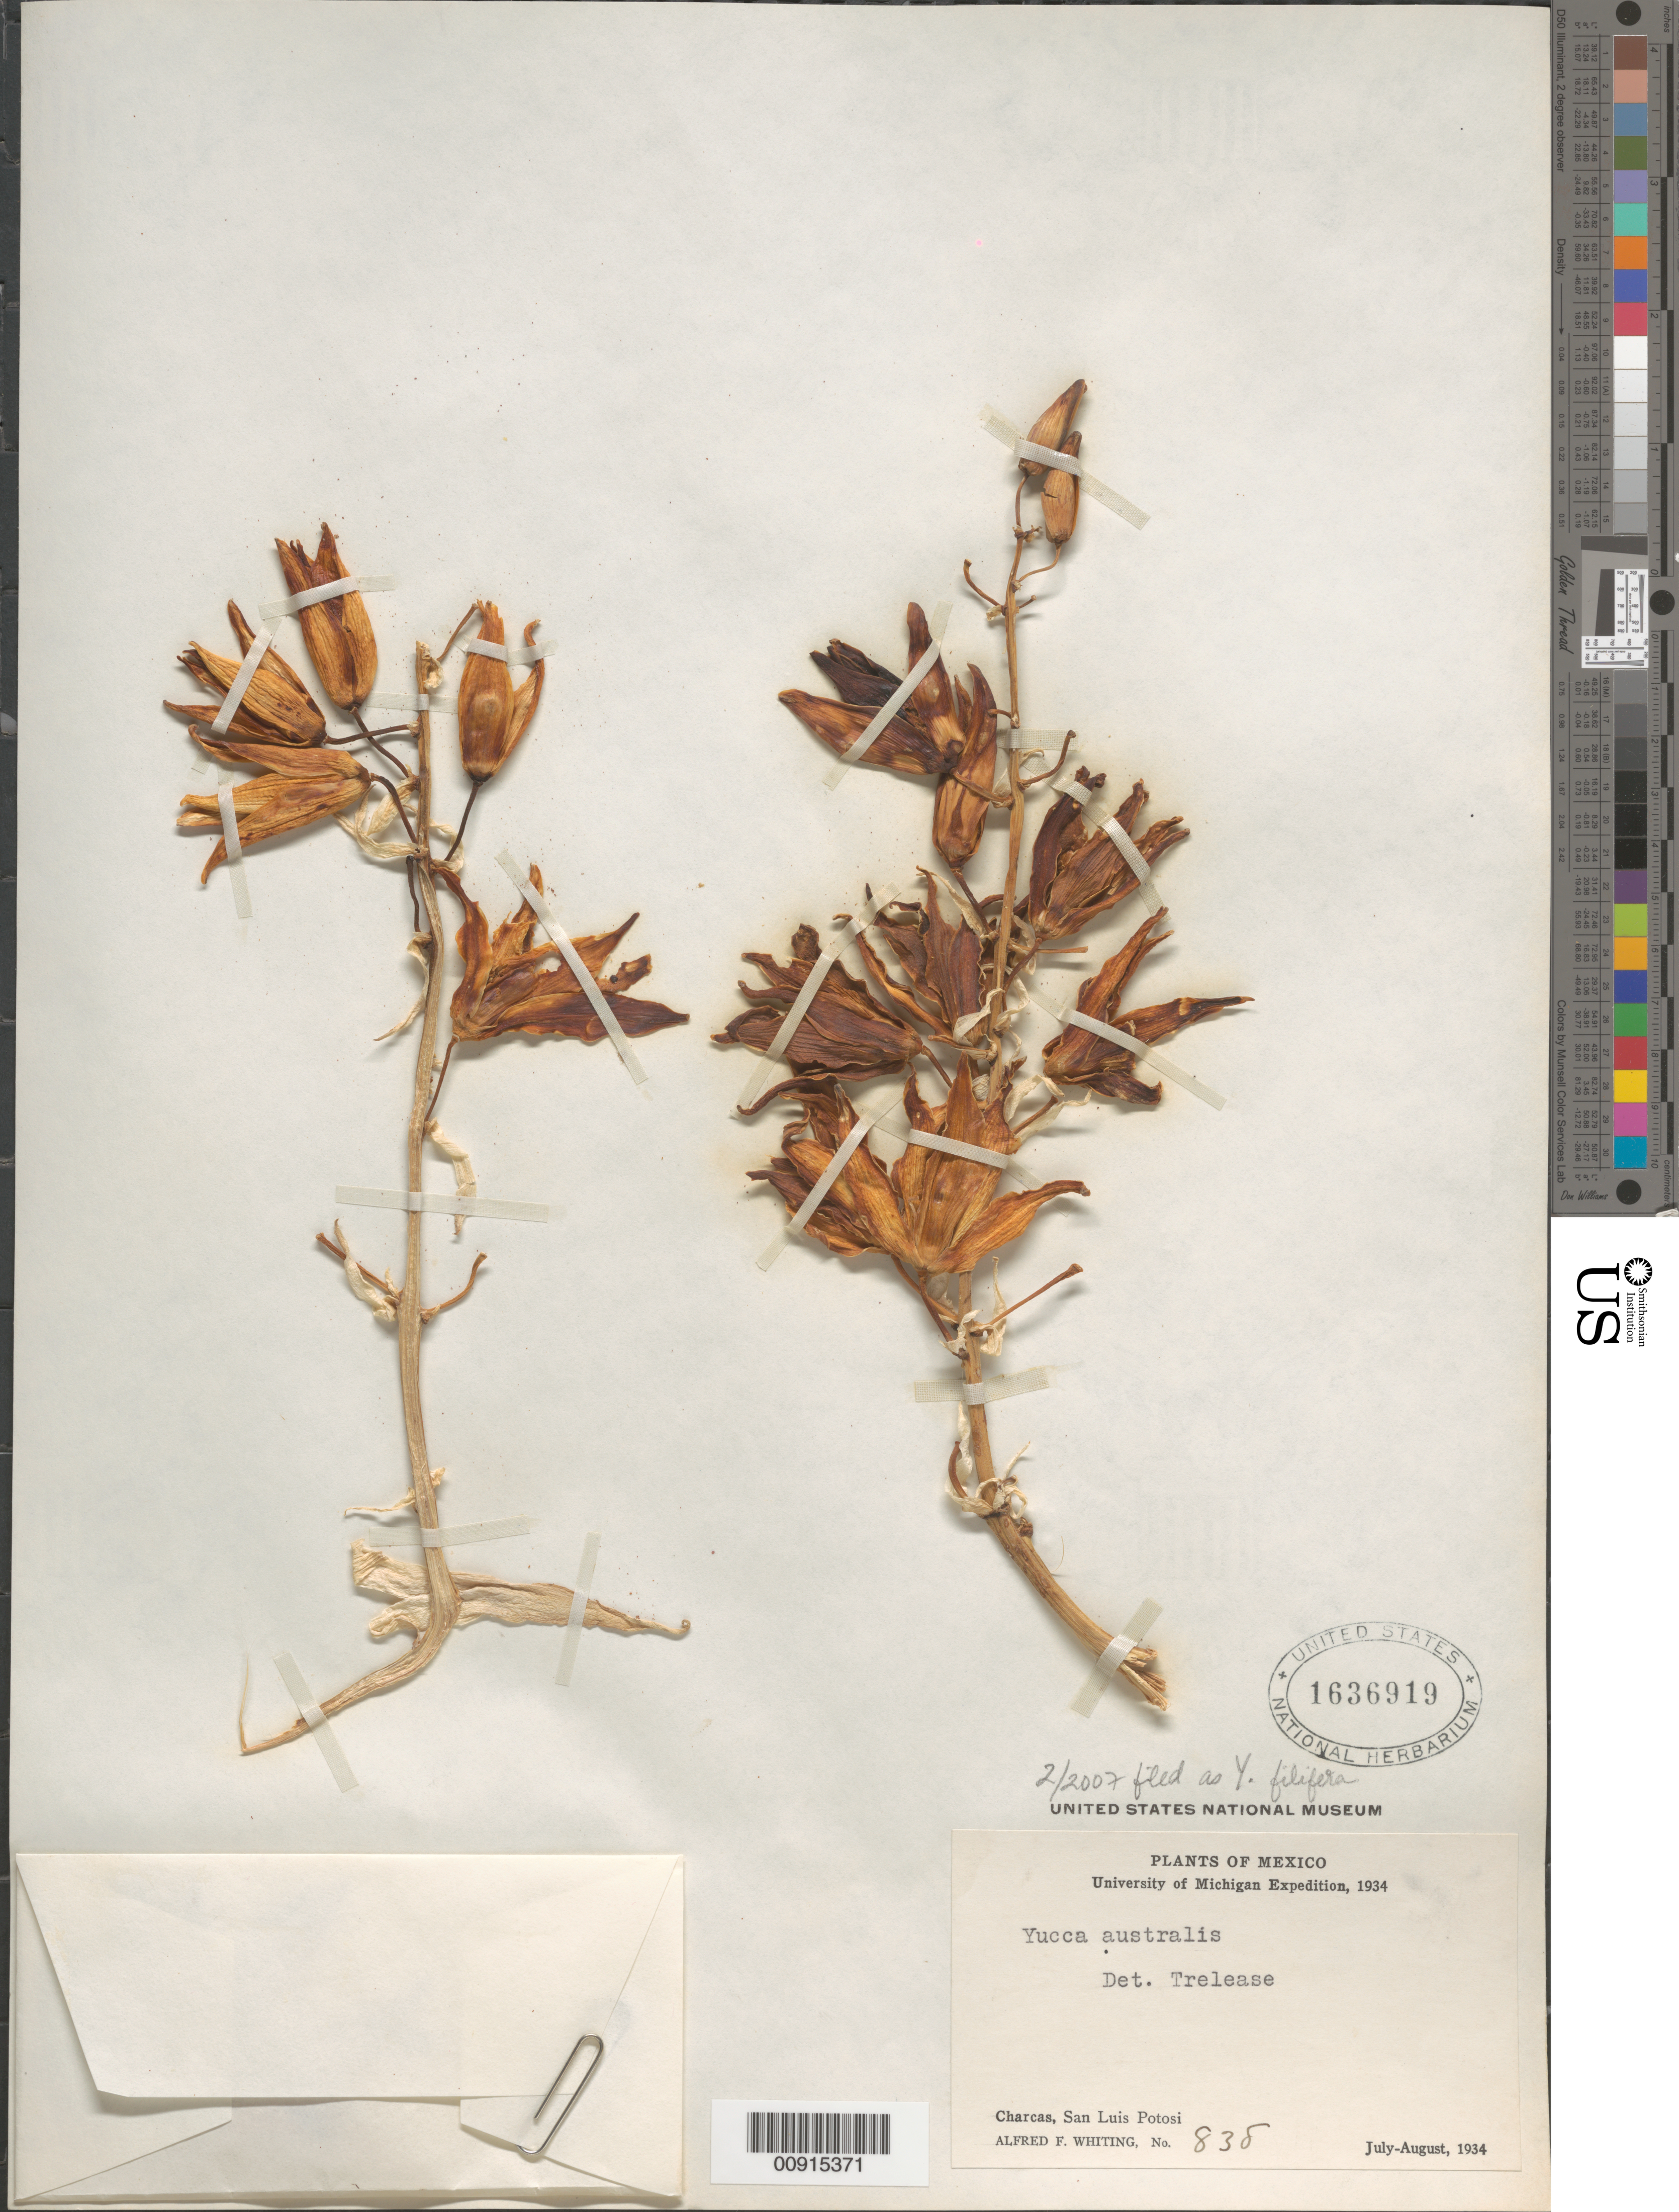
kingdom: Plantae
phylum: Tracheophyta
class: Liliopsida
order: Asparagales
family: Asparagaceae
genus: Yucca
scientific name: Yucca filifera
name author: Chabaud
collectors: A. F. Whiting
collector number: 838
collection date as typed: Jul 1934 to -- Aug 1934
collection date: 1934-07/1934-08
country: Mexico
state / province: San Luis Potosí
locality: Charcas, San Luis Potosí.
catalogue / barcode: US 1636919